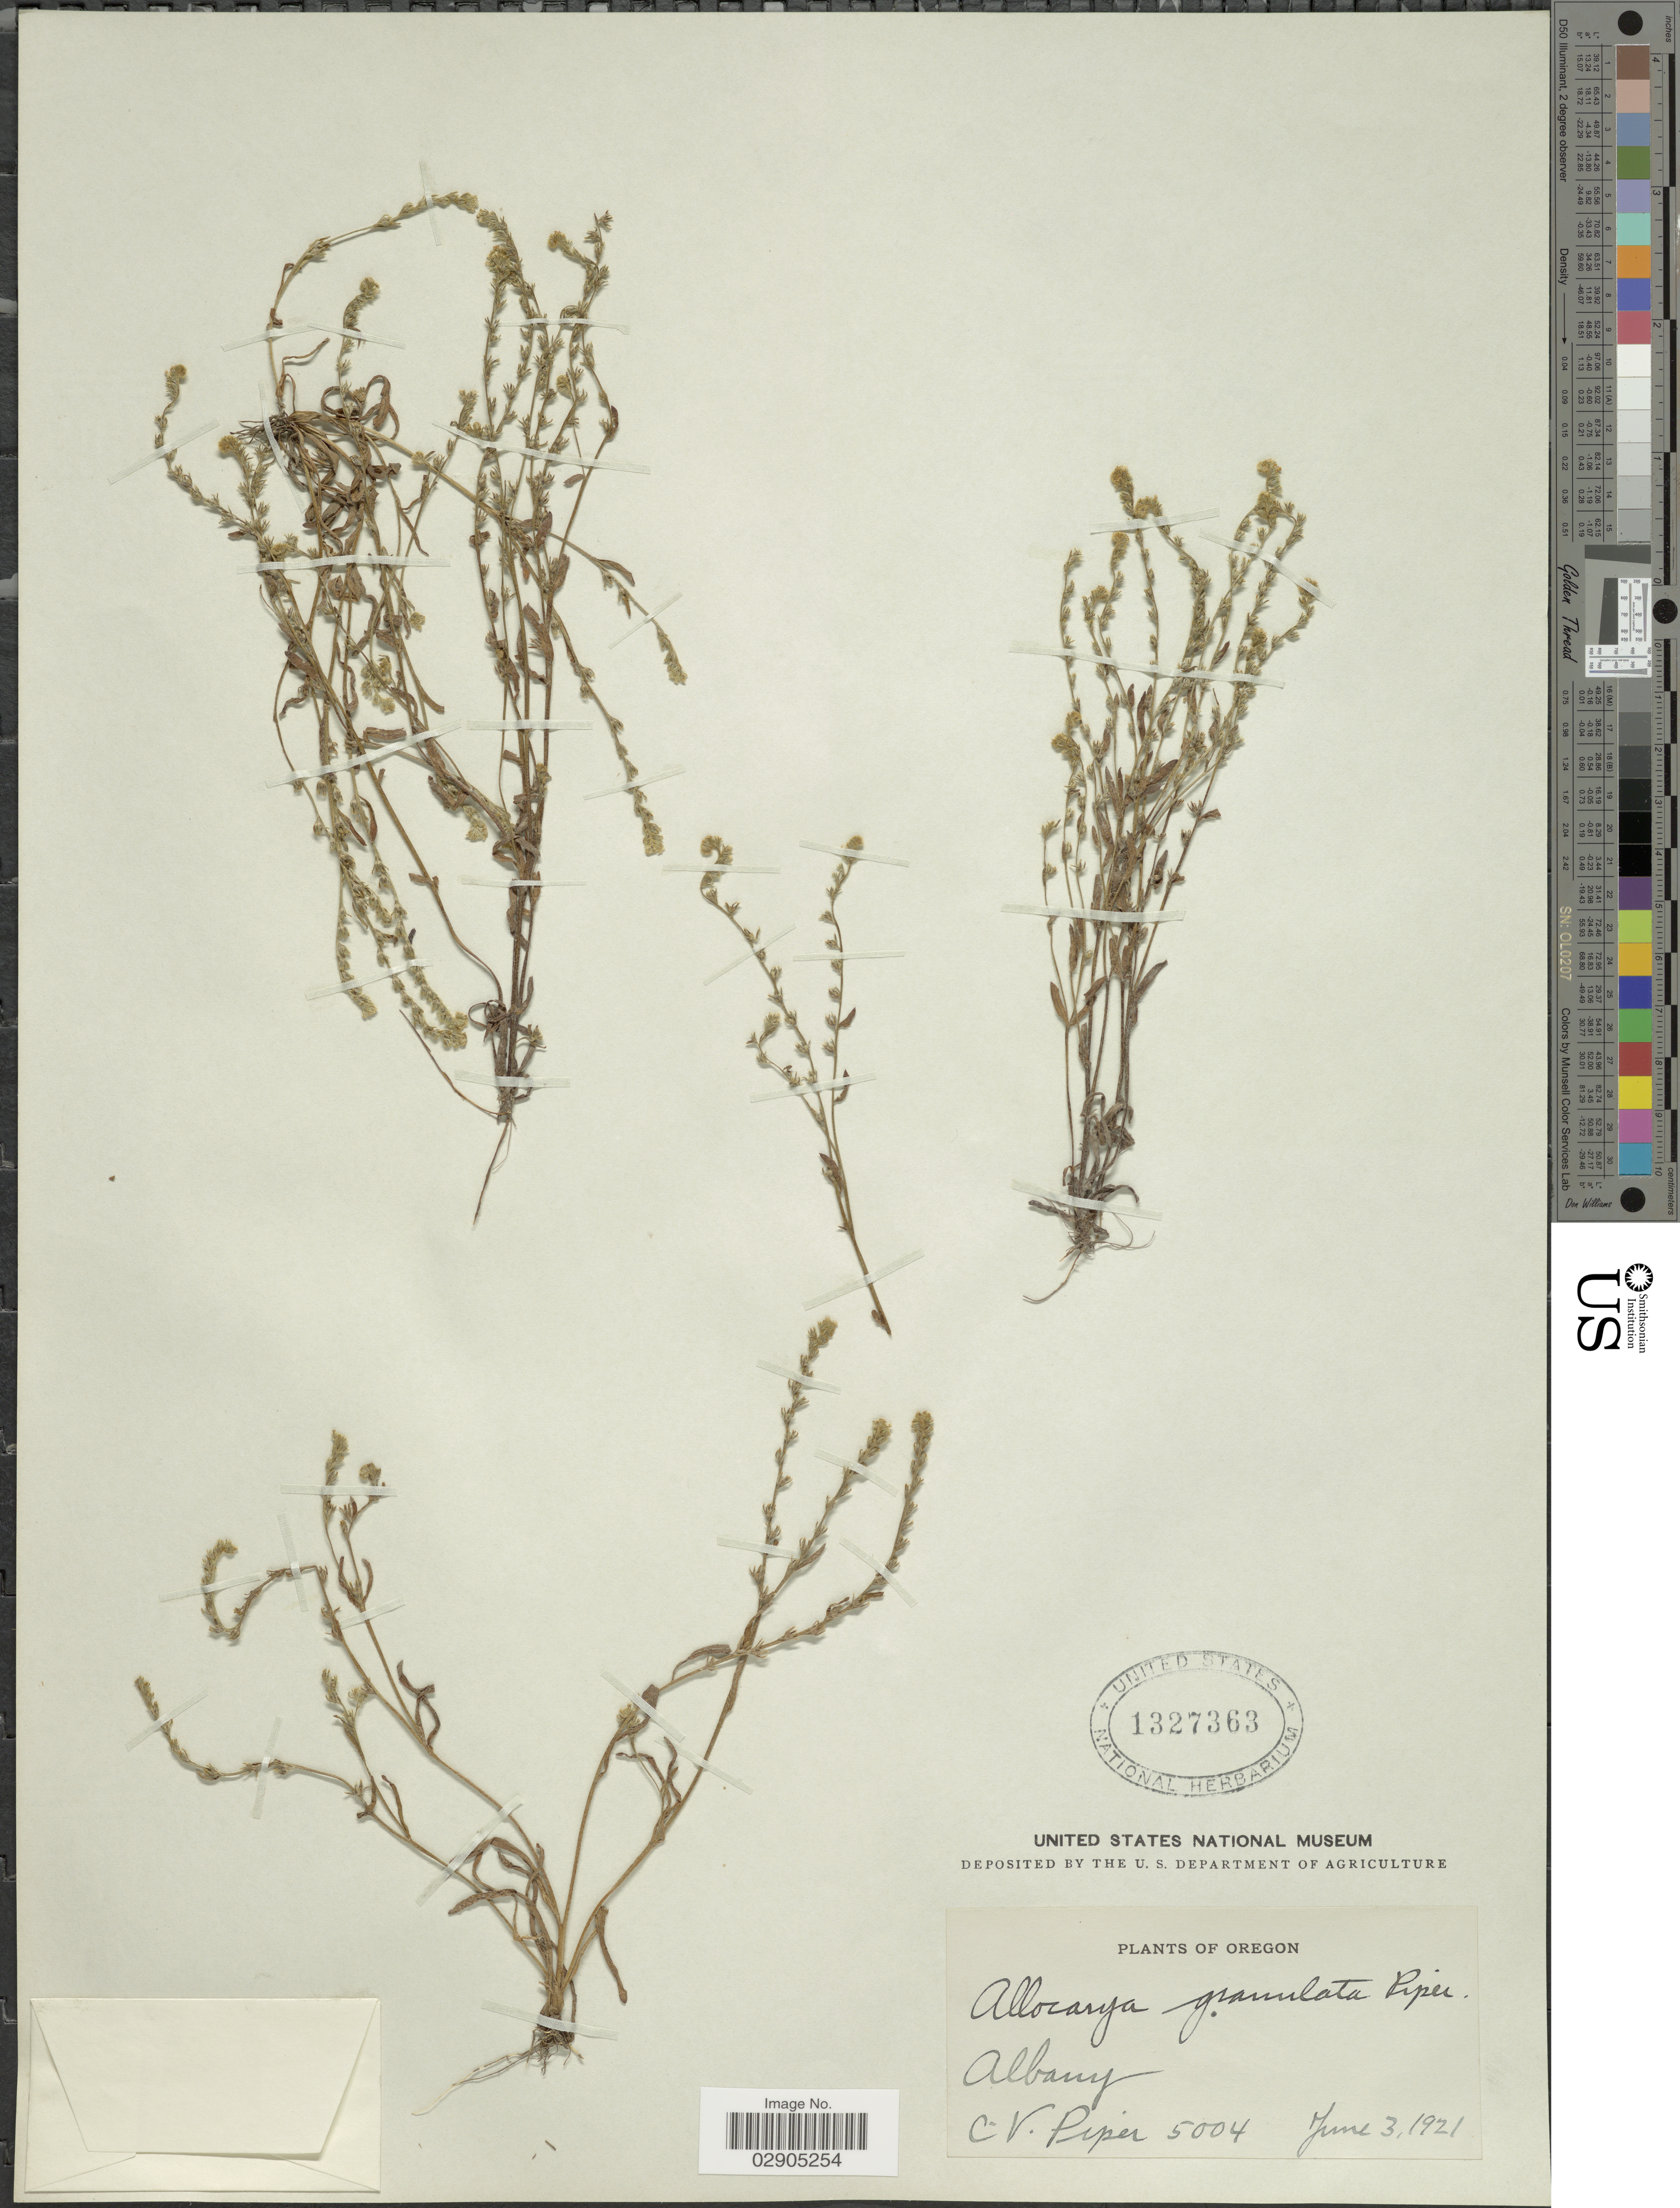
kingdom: Plantae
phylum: Tracheophyta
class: Magnoliopsida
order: Boraginales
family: Boraginaceae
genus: Allocarya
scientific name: Allocarya granulata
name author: Piper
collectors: C. V. Piper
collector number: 5004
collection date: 1921-06-03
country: United States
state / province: Oregon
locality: Albany.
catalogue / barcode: US 1327363